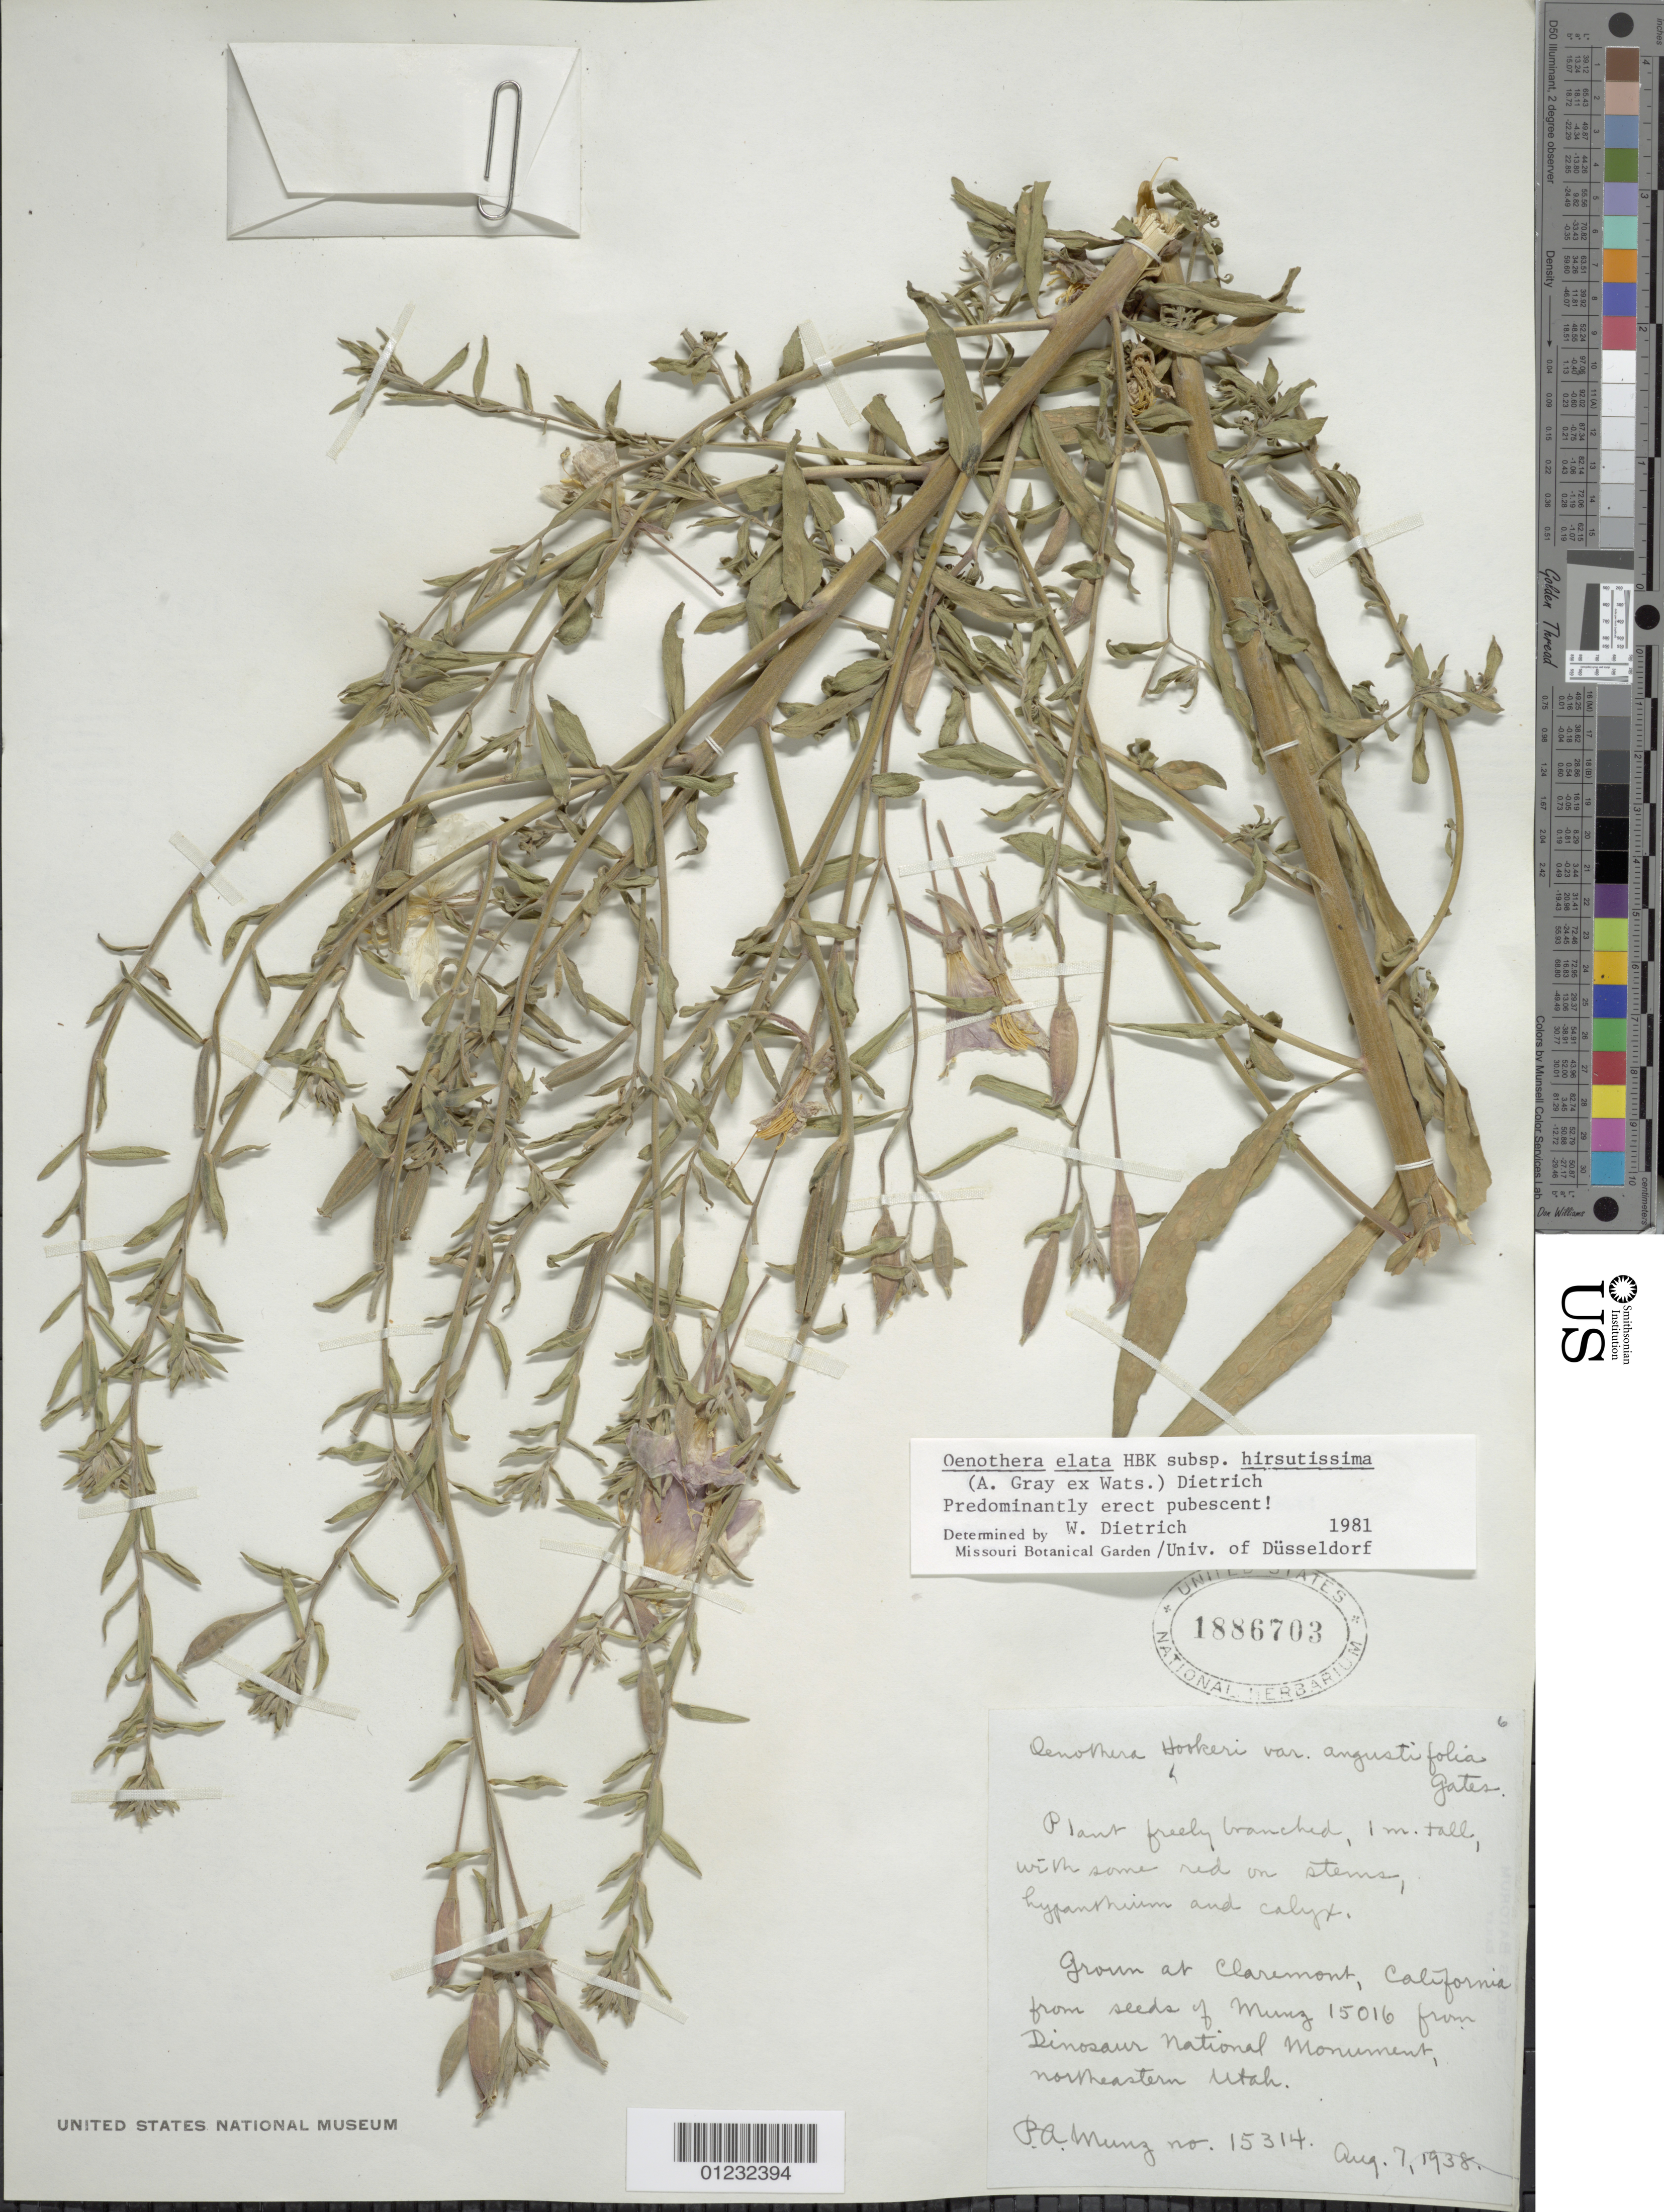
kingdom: Plantae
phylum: Tracheophyta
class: Magnoliopsida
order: Myrtales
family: Onagraceae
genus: Oenothera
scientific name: Oenothera elata subsp. hirsutissima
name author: (A. Gray ex S. Watson) W. Dietr.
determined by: Dietrich, W.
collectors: P. A. Munz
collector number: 15314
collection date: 1938-08-07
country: United States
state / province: California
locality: Claremont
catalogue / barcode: US 1886703